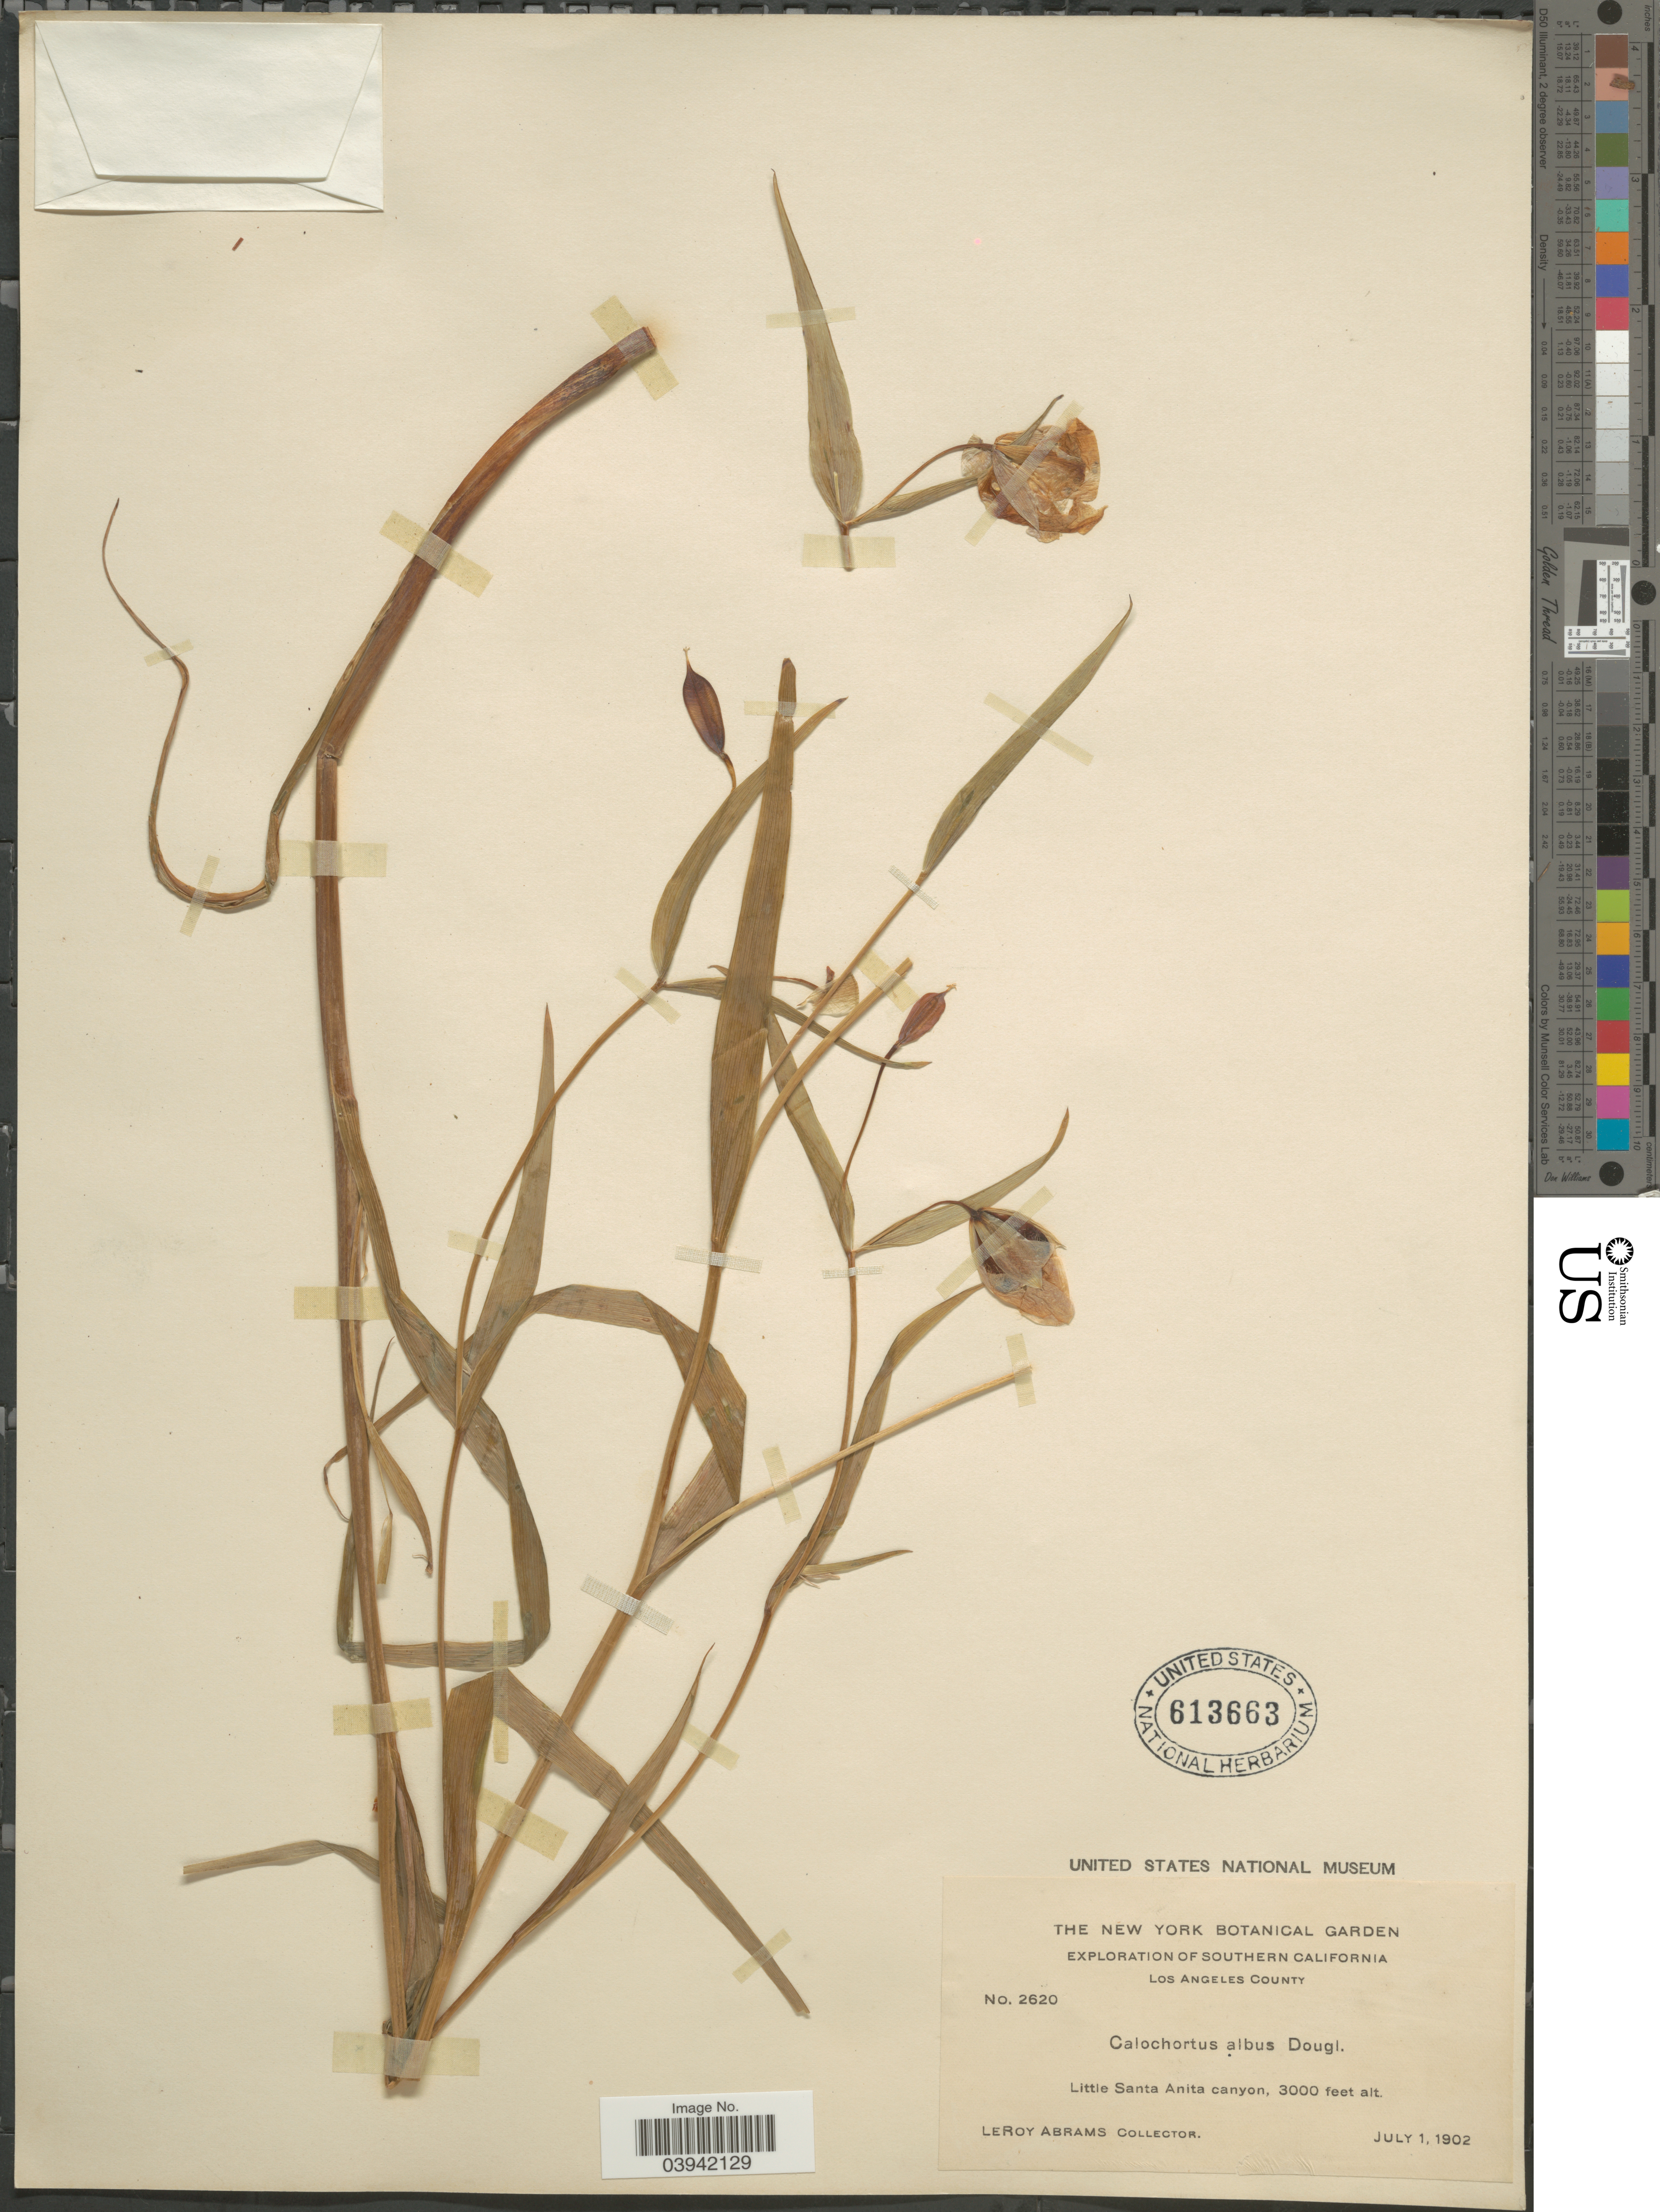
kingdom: Plantae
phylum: Tracheophyta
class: Liliopsida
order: Liliales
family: Liliaceae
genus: Calochortus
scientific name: Calochortus albus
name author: (Benth.) Douglas ex Benth.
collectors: L. Abrams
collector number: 2620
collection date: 1902-07-01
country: United States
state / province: California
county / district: Los Angeles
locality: Southern California. Los Angeles County. Little Santa Anita canyon.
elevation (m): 914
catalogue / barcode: US 613663